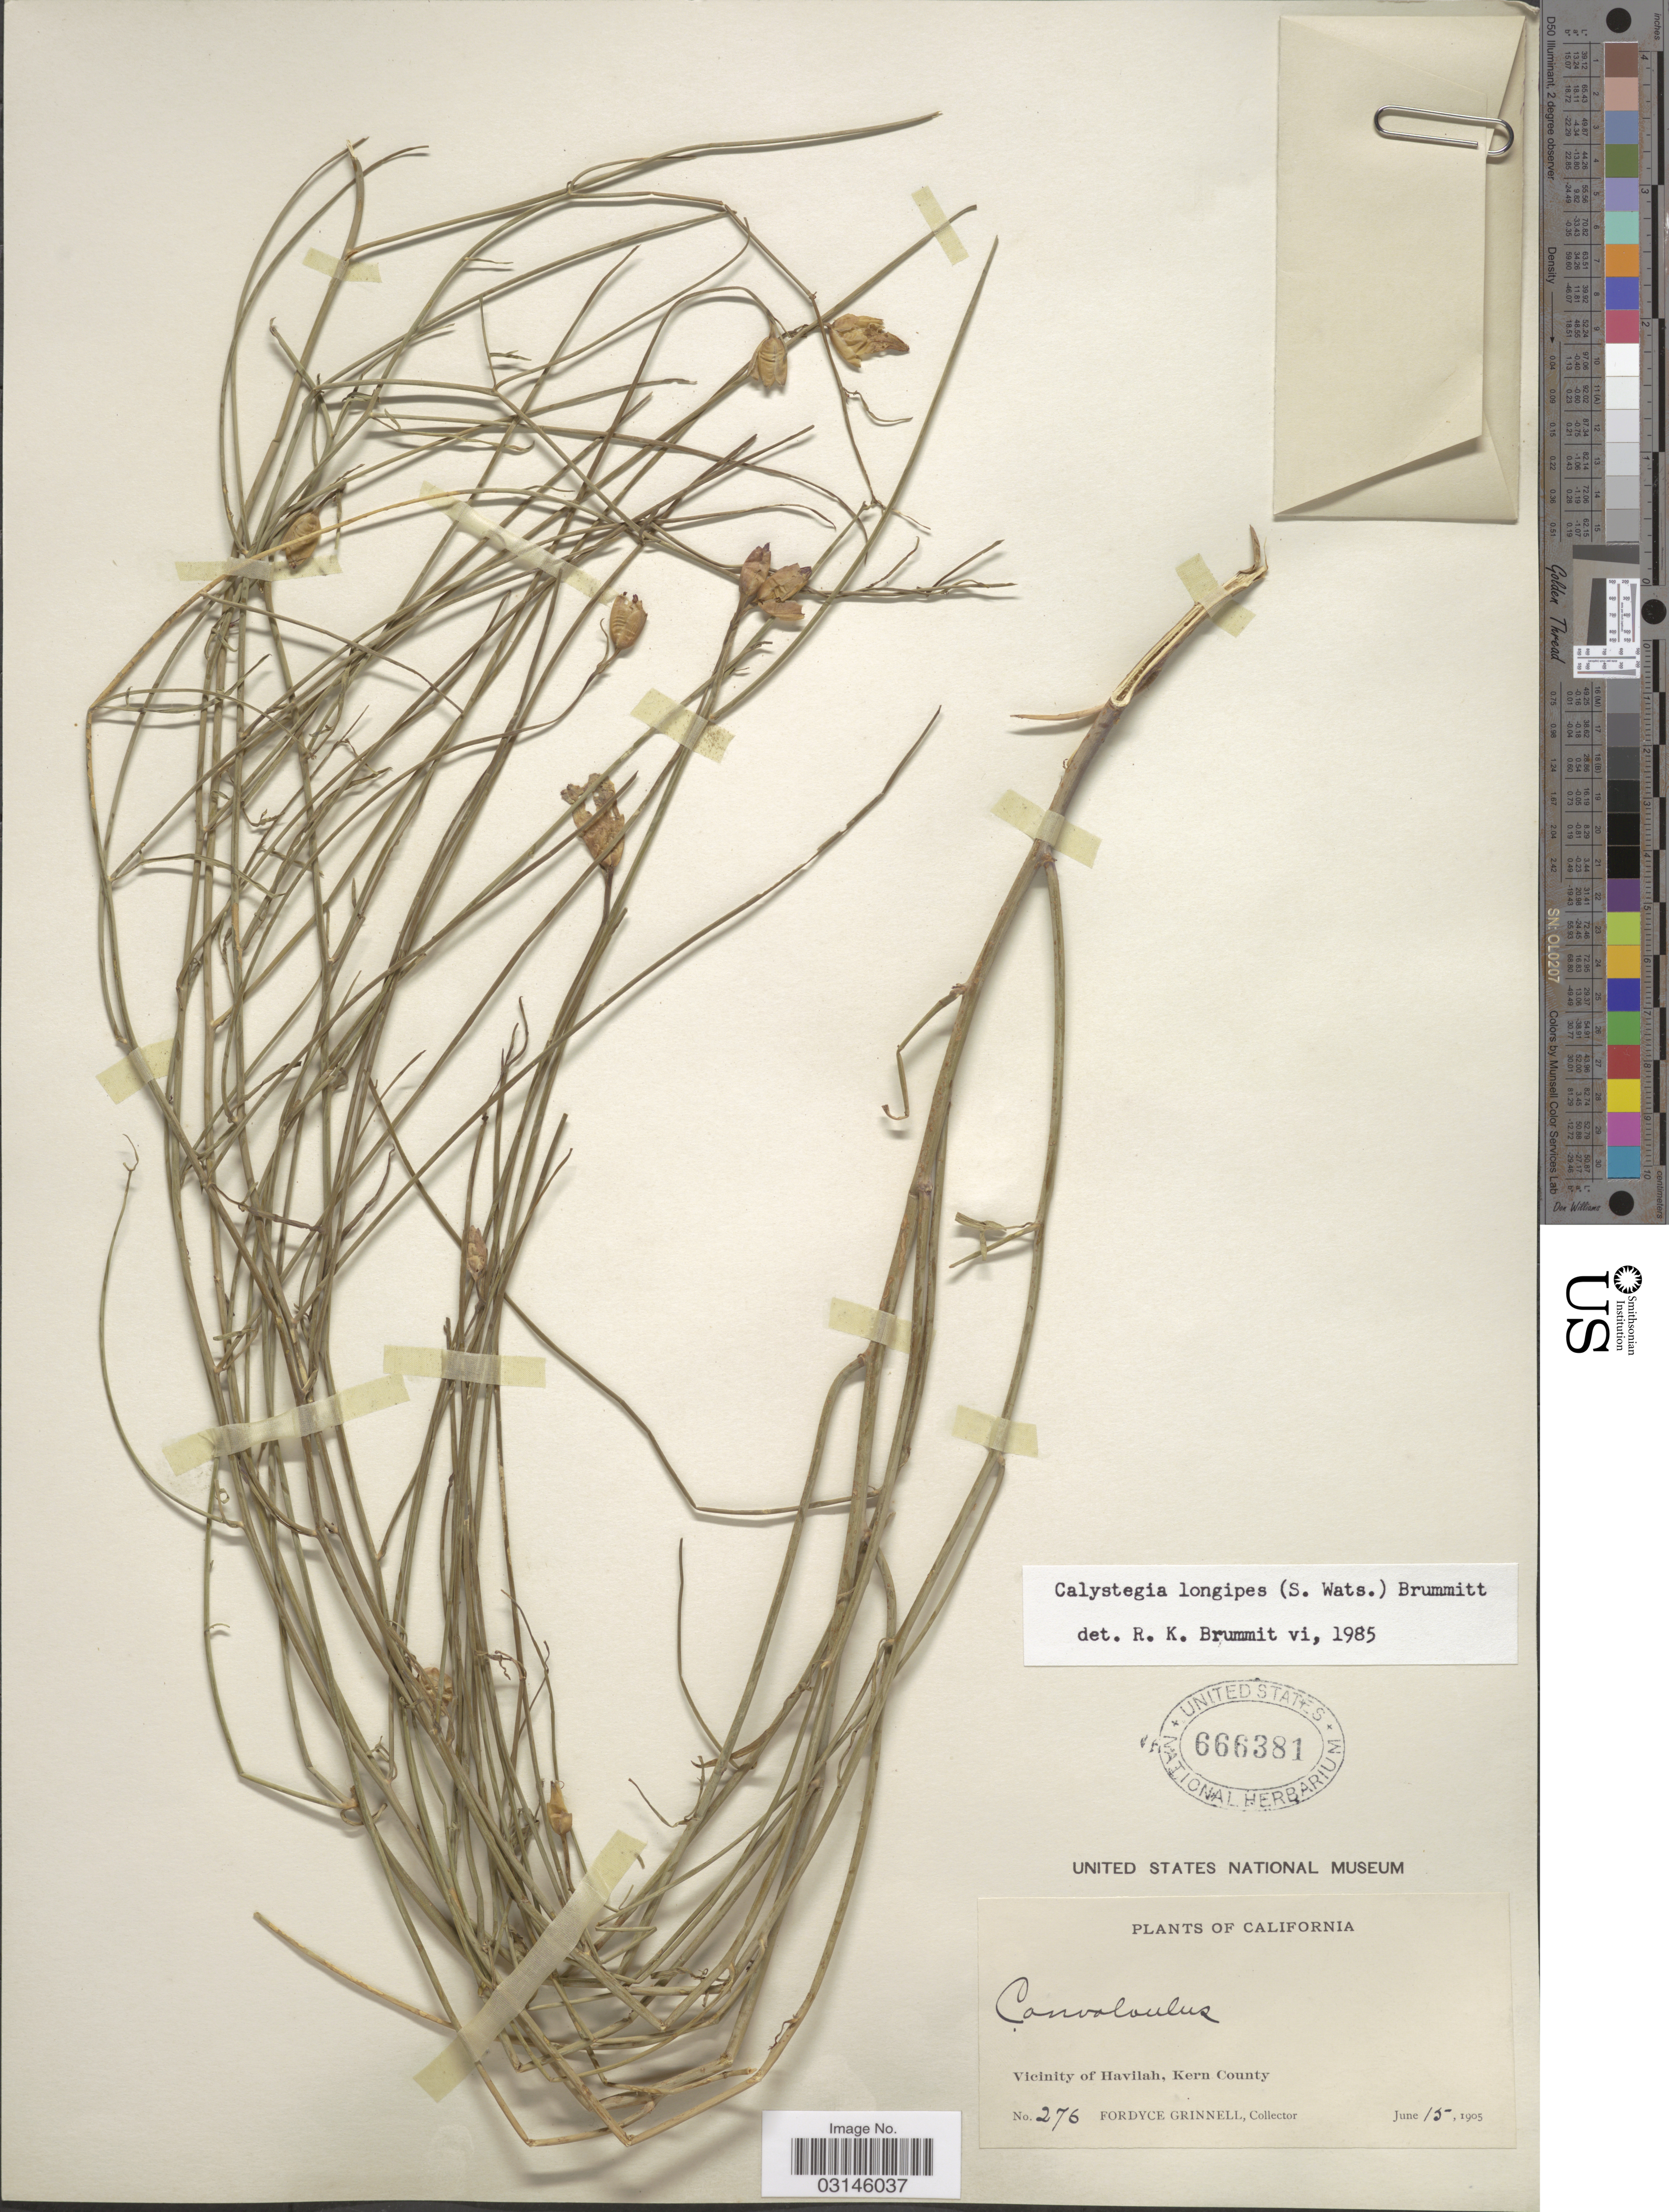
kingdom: Plantae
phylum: Tracheophyta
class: Magnoliopsida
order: Solanales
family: Convolvulaceae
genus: Calystegia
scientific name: Calystegia longipes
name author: (S. Watson) Brummitt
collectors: F. Grinnell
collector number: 276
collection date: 1905-06-15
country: United States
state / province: California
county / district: Kern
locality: Vicinity of Havilah, Kern County.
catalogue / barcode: US 666381